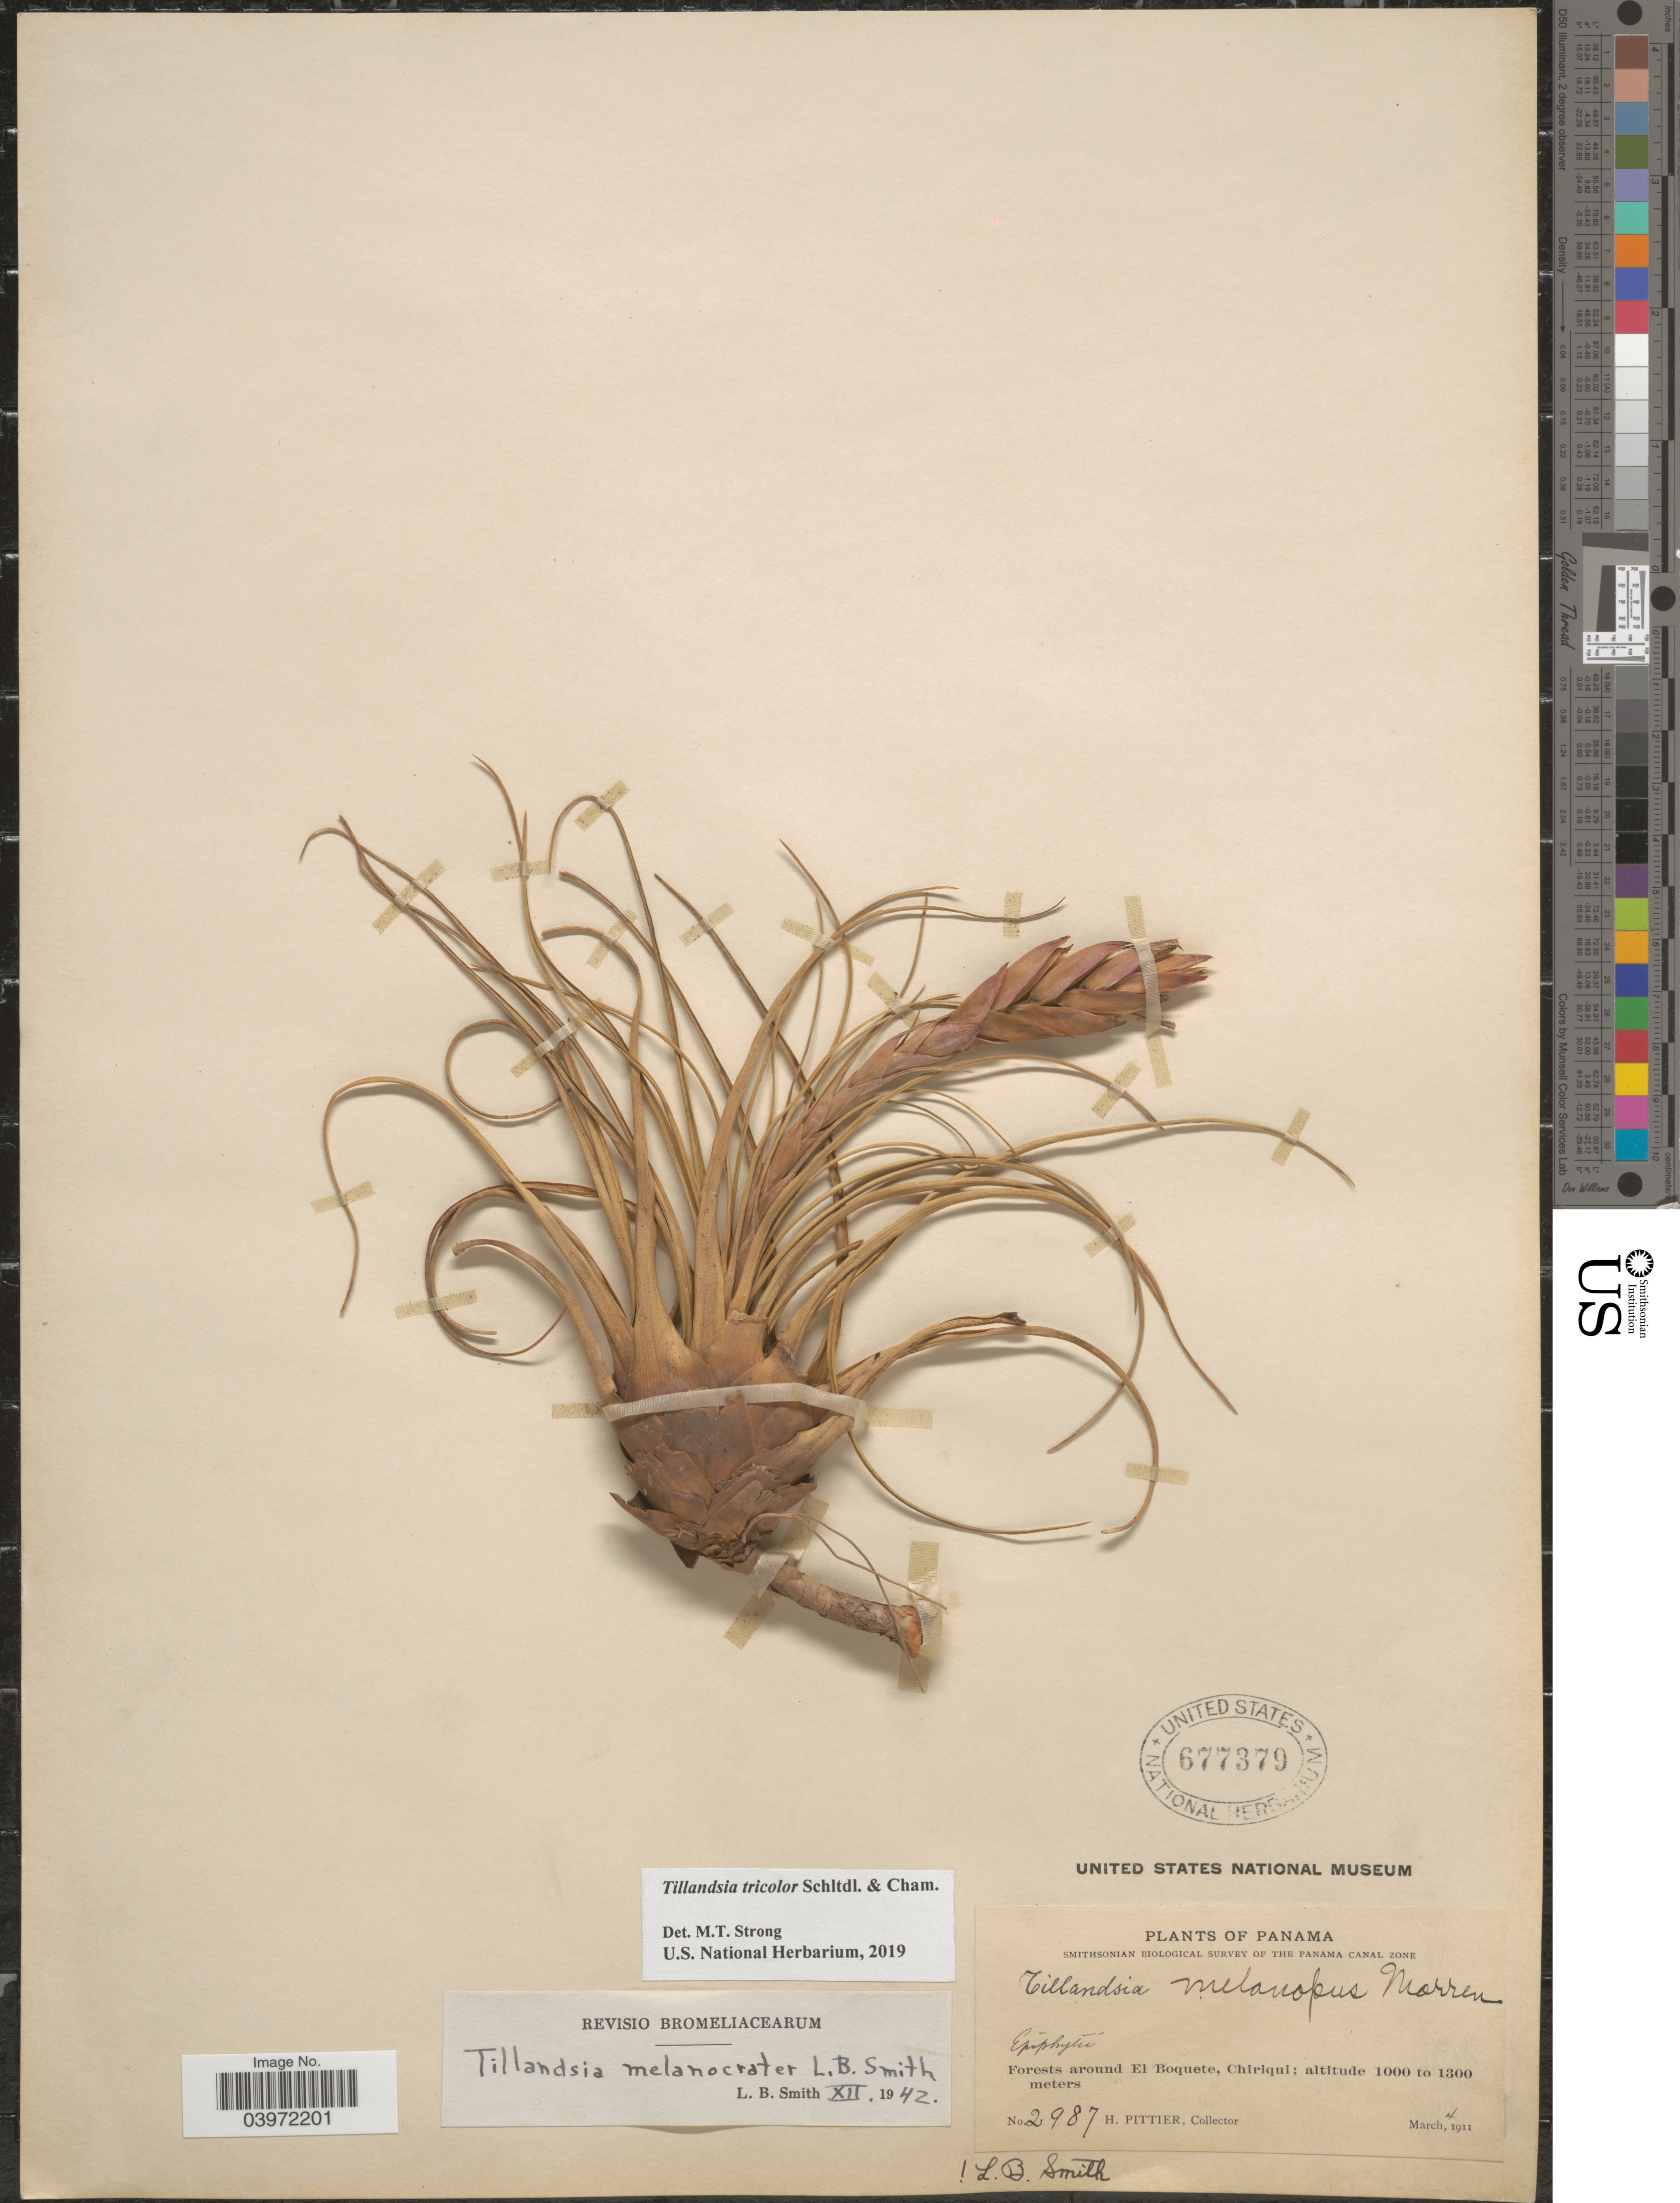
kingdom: Plantae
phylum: Tracheophyta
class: Liliopsida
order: Poales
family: Bromeliaceae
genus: Tillandsia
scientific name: Tillandsia tricolor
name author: Schltdl. & Cham.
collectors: H. F. Pittier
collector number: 2987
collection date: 1911-03-04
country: Panama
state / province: Chiriqui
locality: Forests around El Boquete.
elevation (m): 1000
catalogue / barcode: US 677379